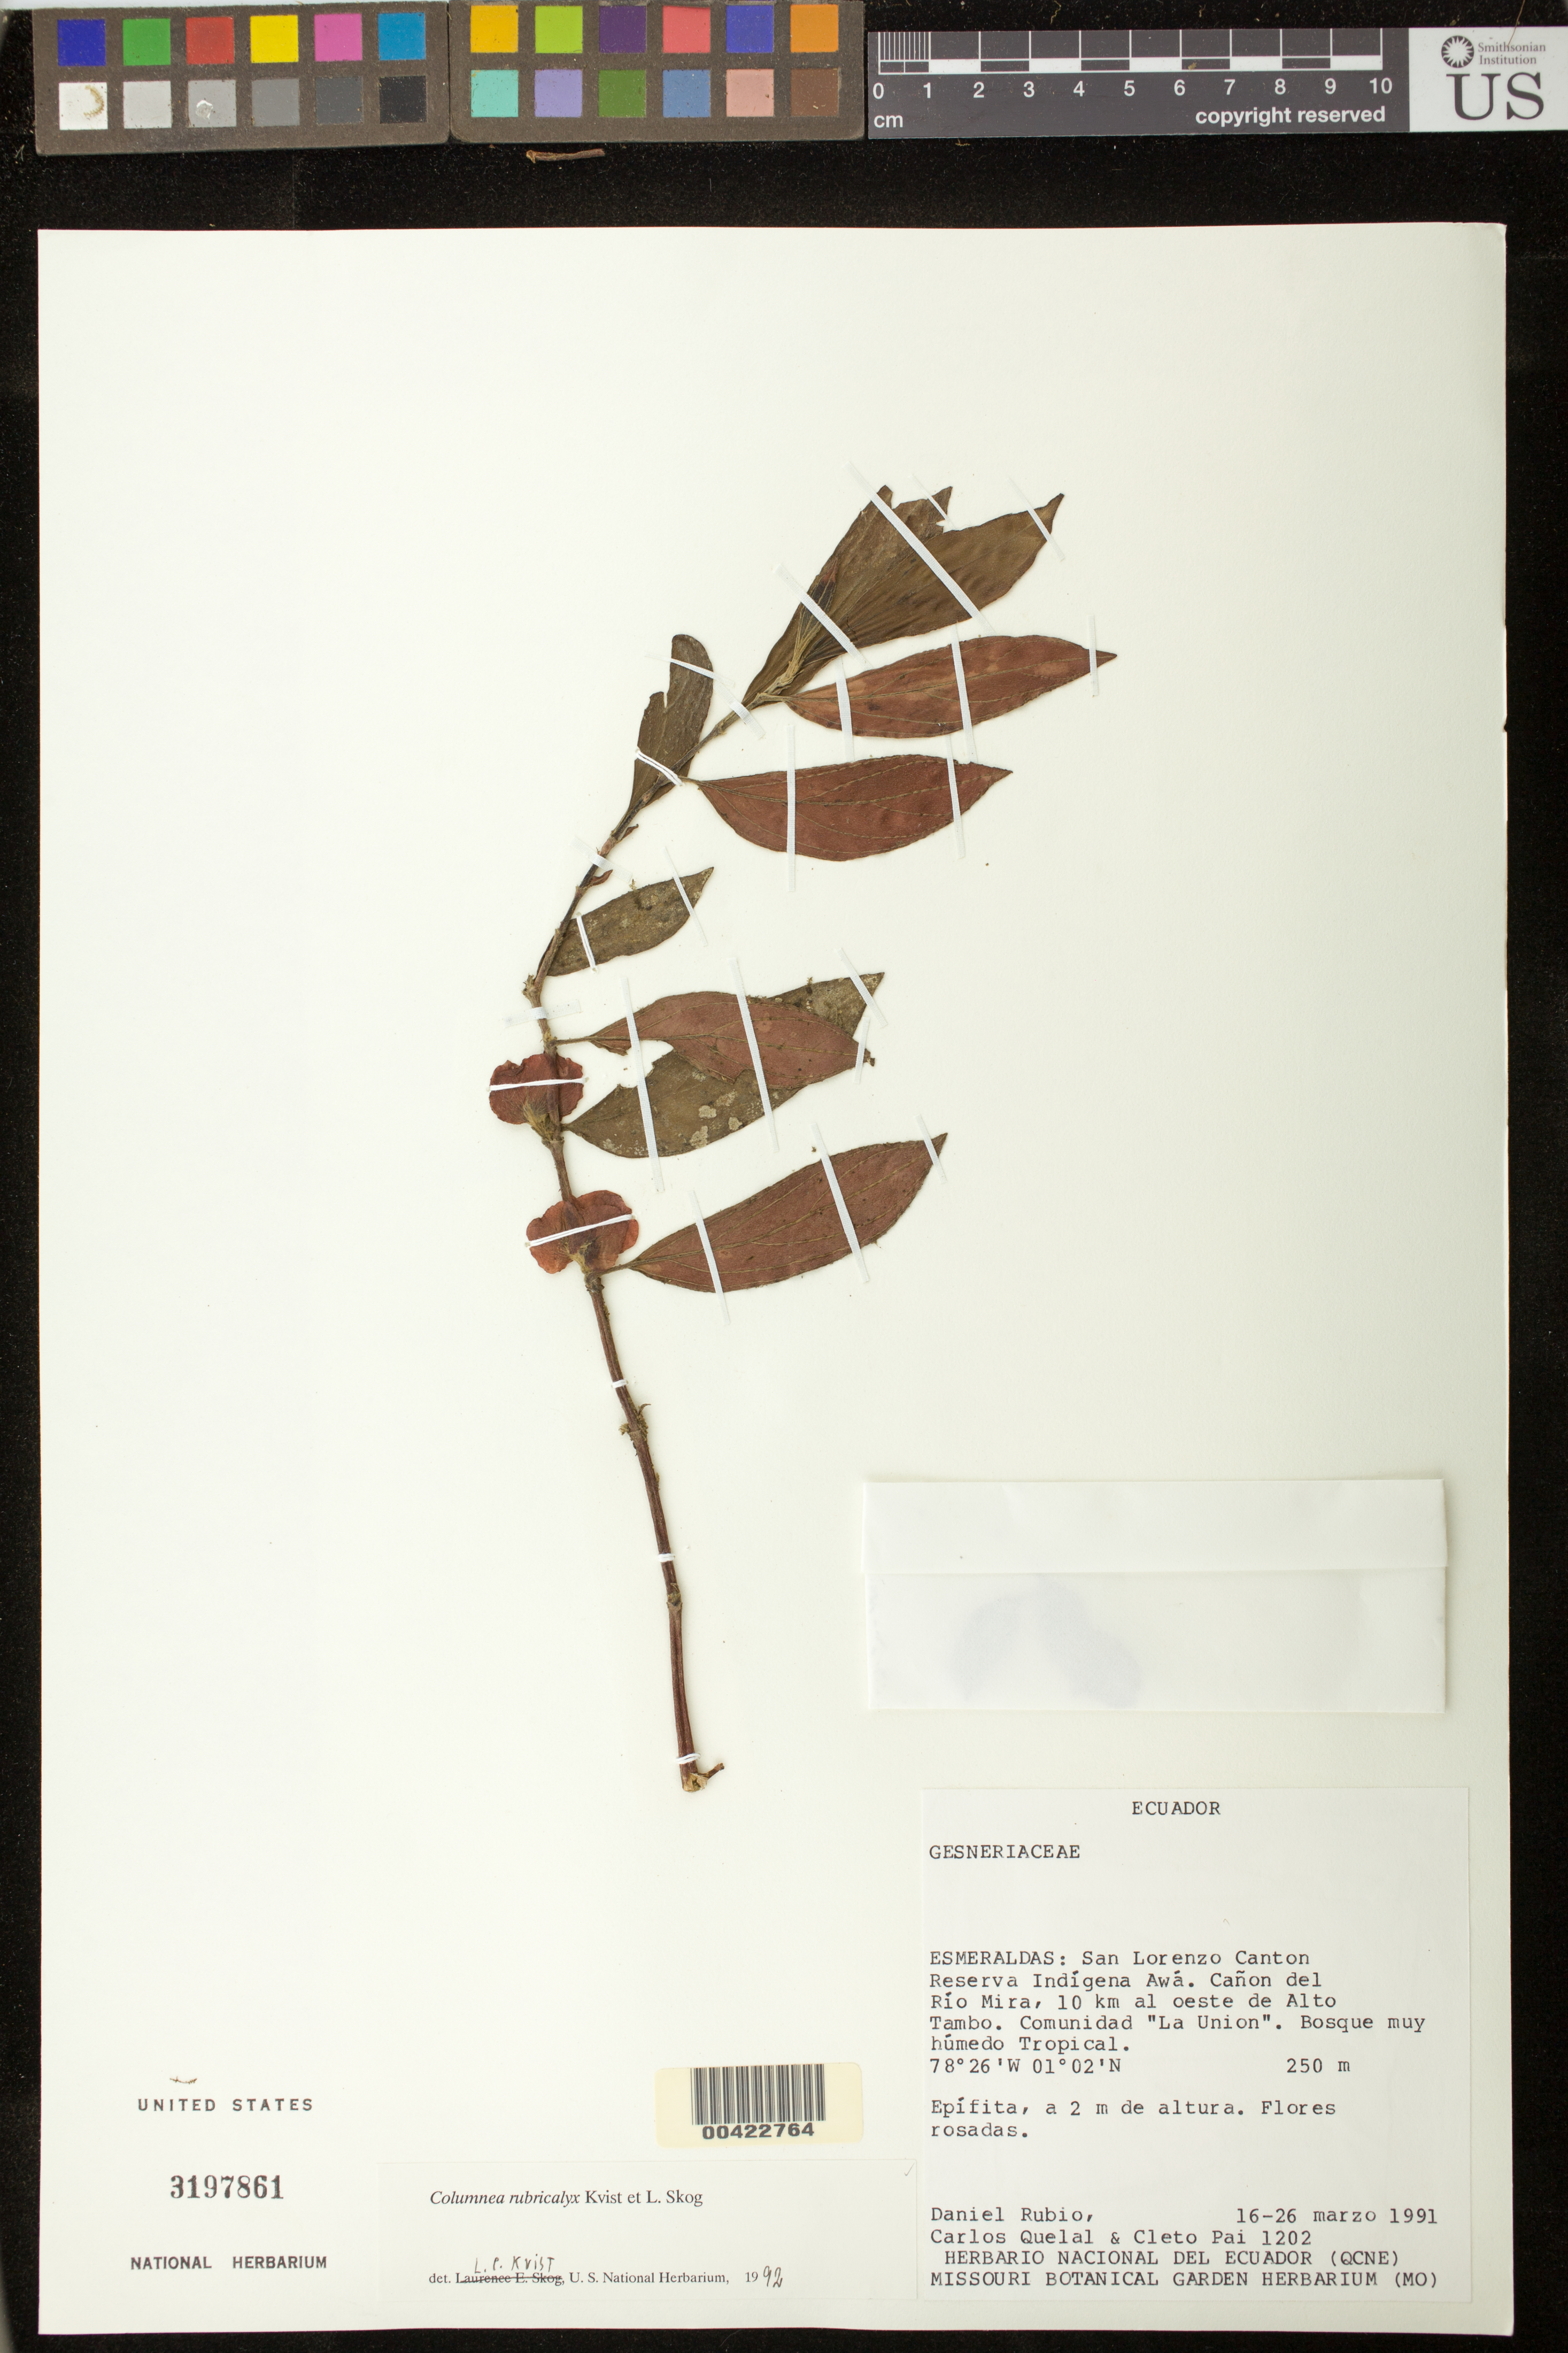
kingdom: Plantae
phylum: Tracheophyta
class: Magnoliopsida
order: Lamiales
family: Gesneriaceae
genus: Columnea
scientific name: Columnea rubricalyx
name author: L.P. Kvist & L.E. Skog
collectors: D. Rubio, C. Quelal & C. Pai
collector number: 1202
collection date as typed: Mar 1991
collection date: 1991-03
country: Ecuador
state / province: Esmeraldas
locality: San Lorenzo Canton; Reserva Indigena Awá, cañon del Río Mira, 10 km al oeste de Alto Tambo, comunidad "La Union"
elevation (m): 250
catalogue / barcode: US 3197861